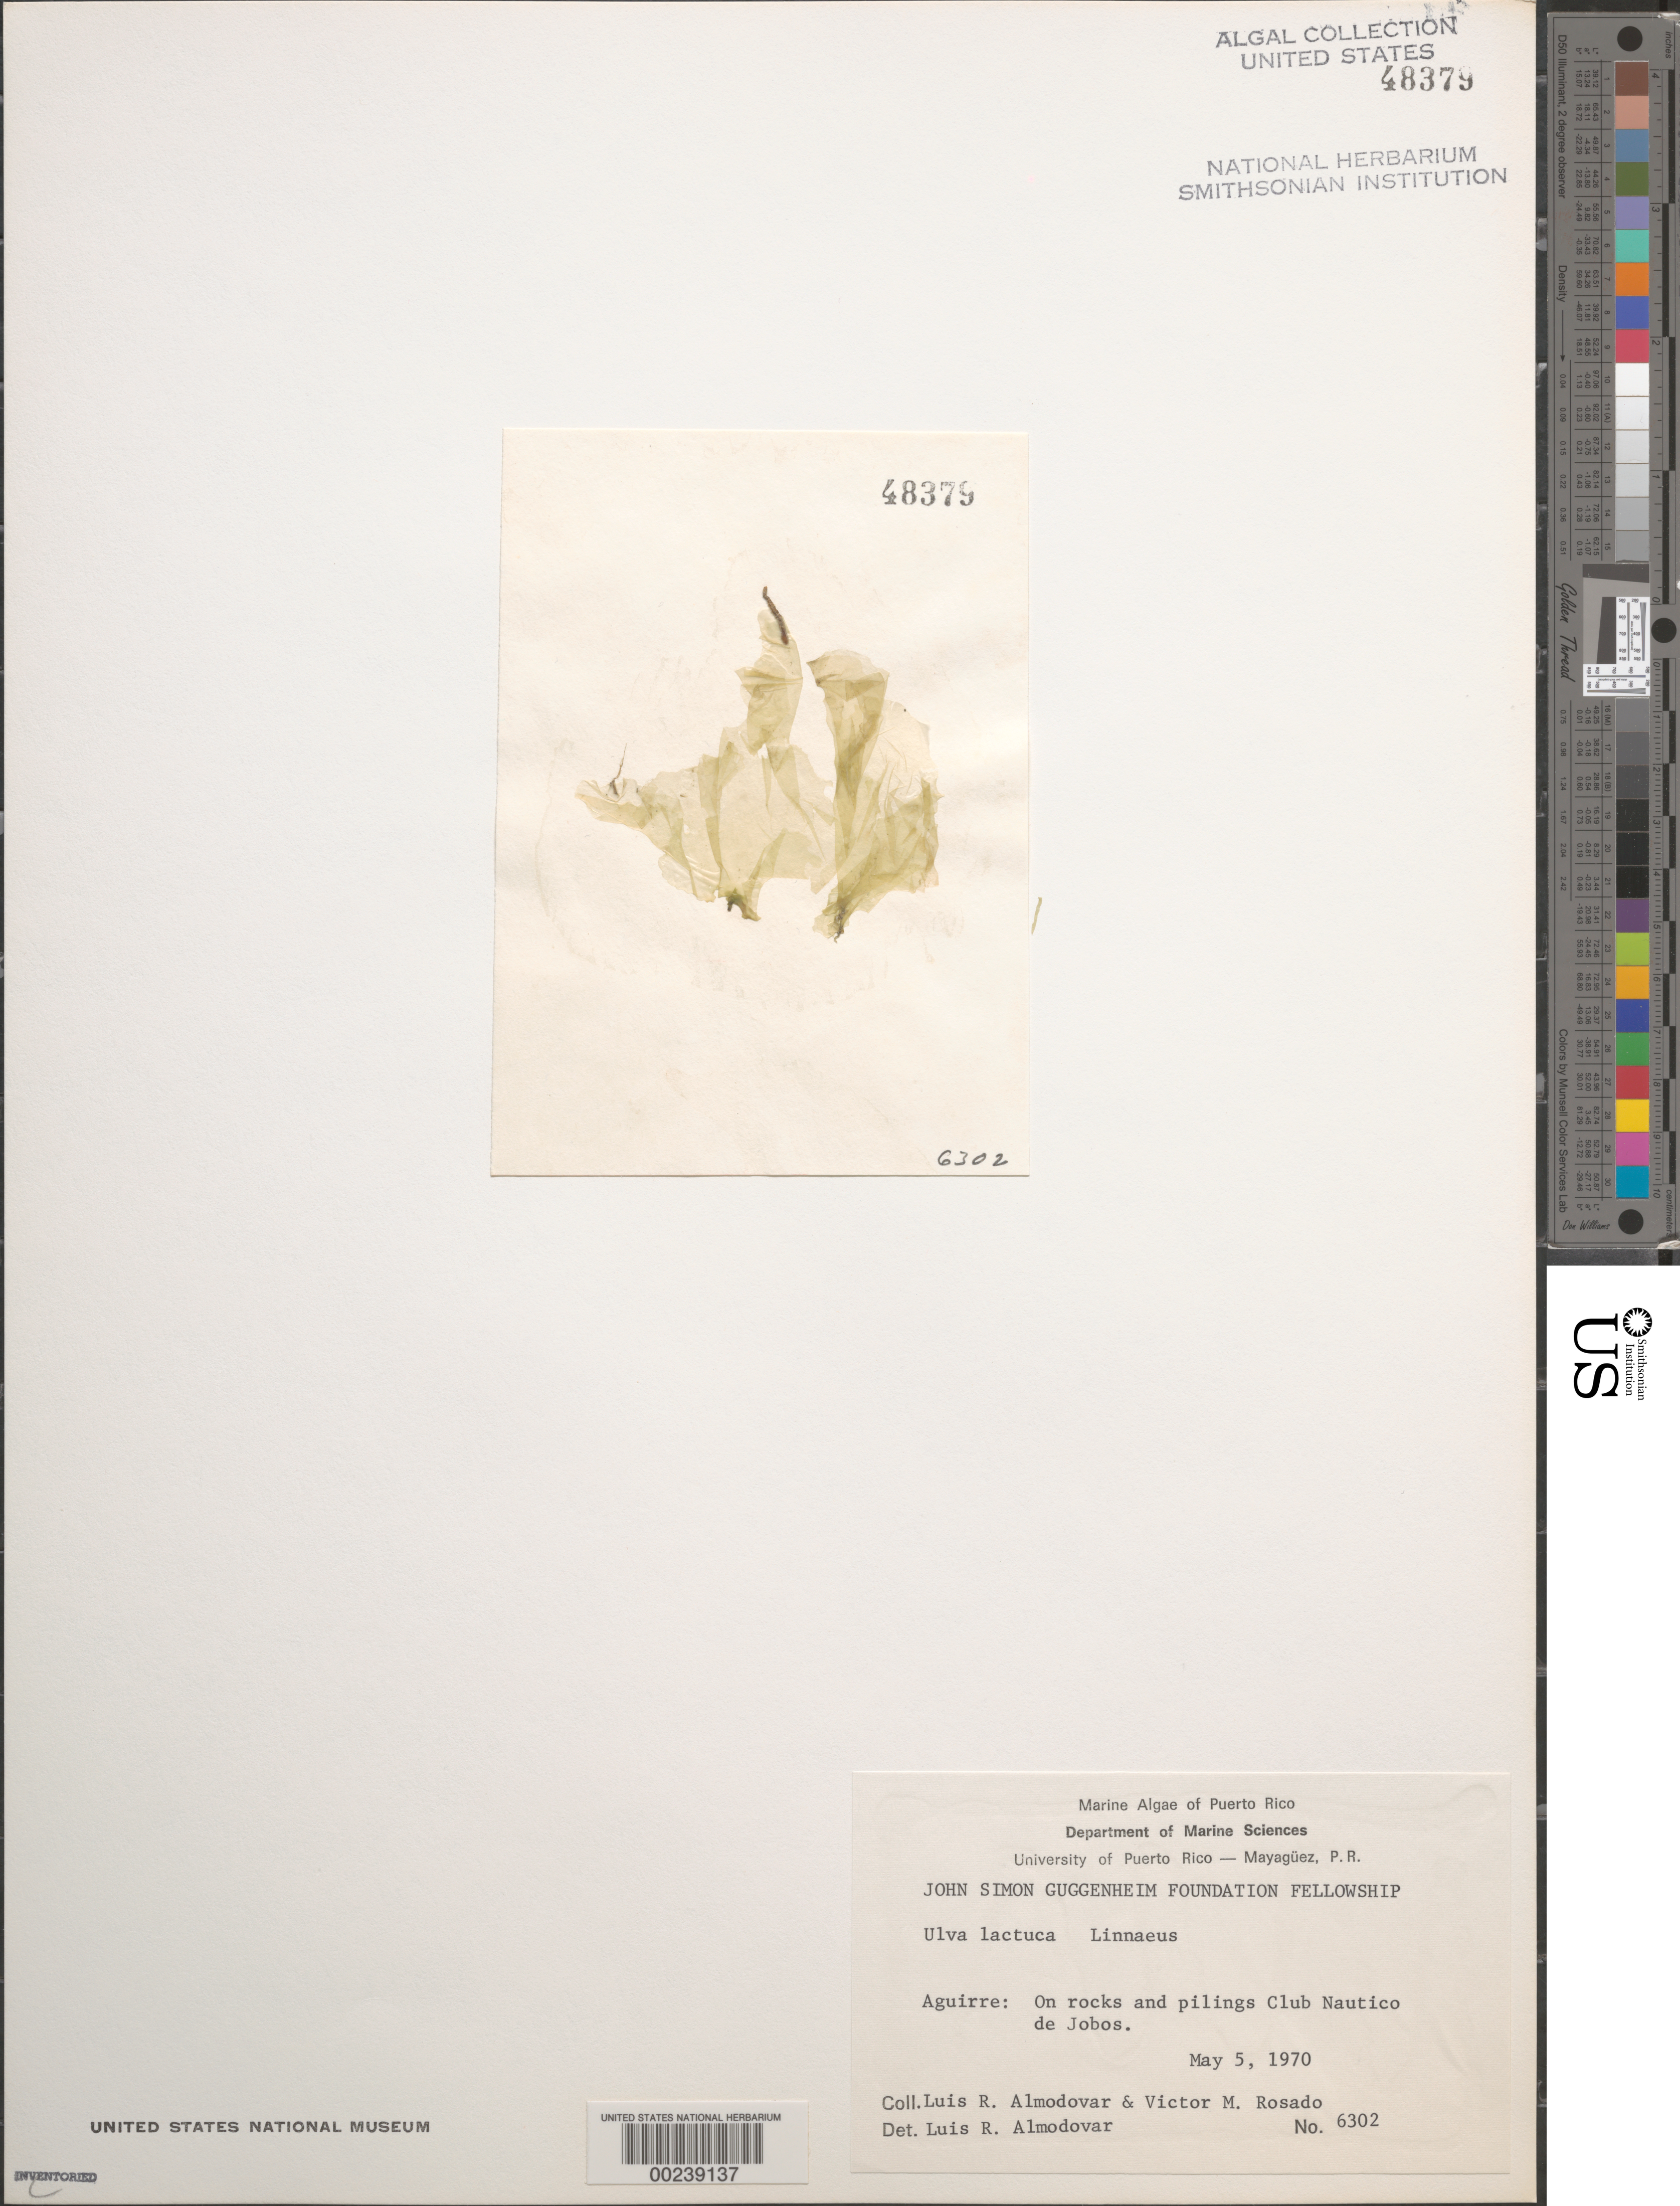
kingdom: Plantae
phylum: Chlorophyta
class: Ulvophyceae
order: Ulvales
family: Ulvaceae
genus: Ulva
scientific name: Ulva lactuca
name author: L.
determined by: Almodovar, L. R.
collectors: L. Almodovar & V. Rosado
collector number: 6302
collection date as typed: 05 May 1970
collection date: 1970-05-05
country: Puerto Rico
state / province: Guayama / Salinas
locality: Aguirre, Club Nautico de Jobos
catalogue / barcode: US 48379